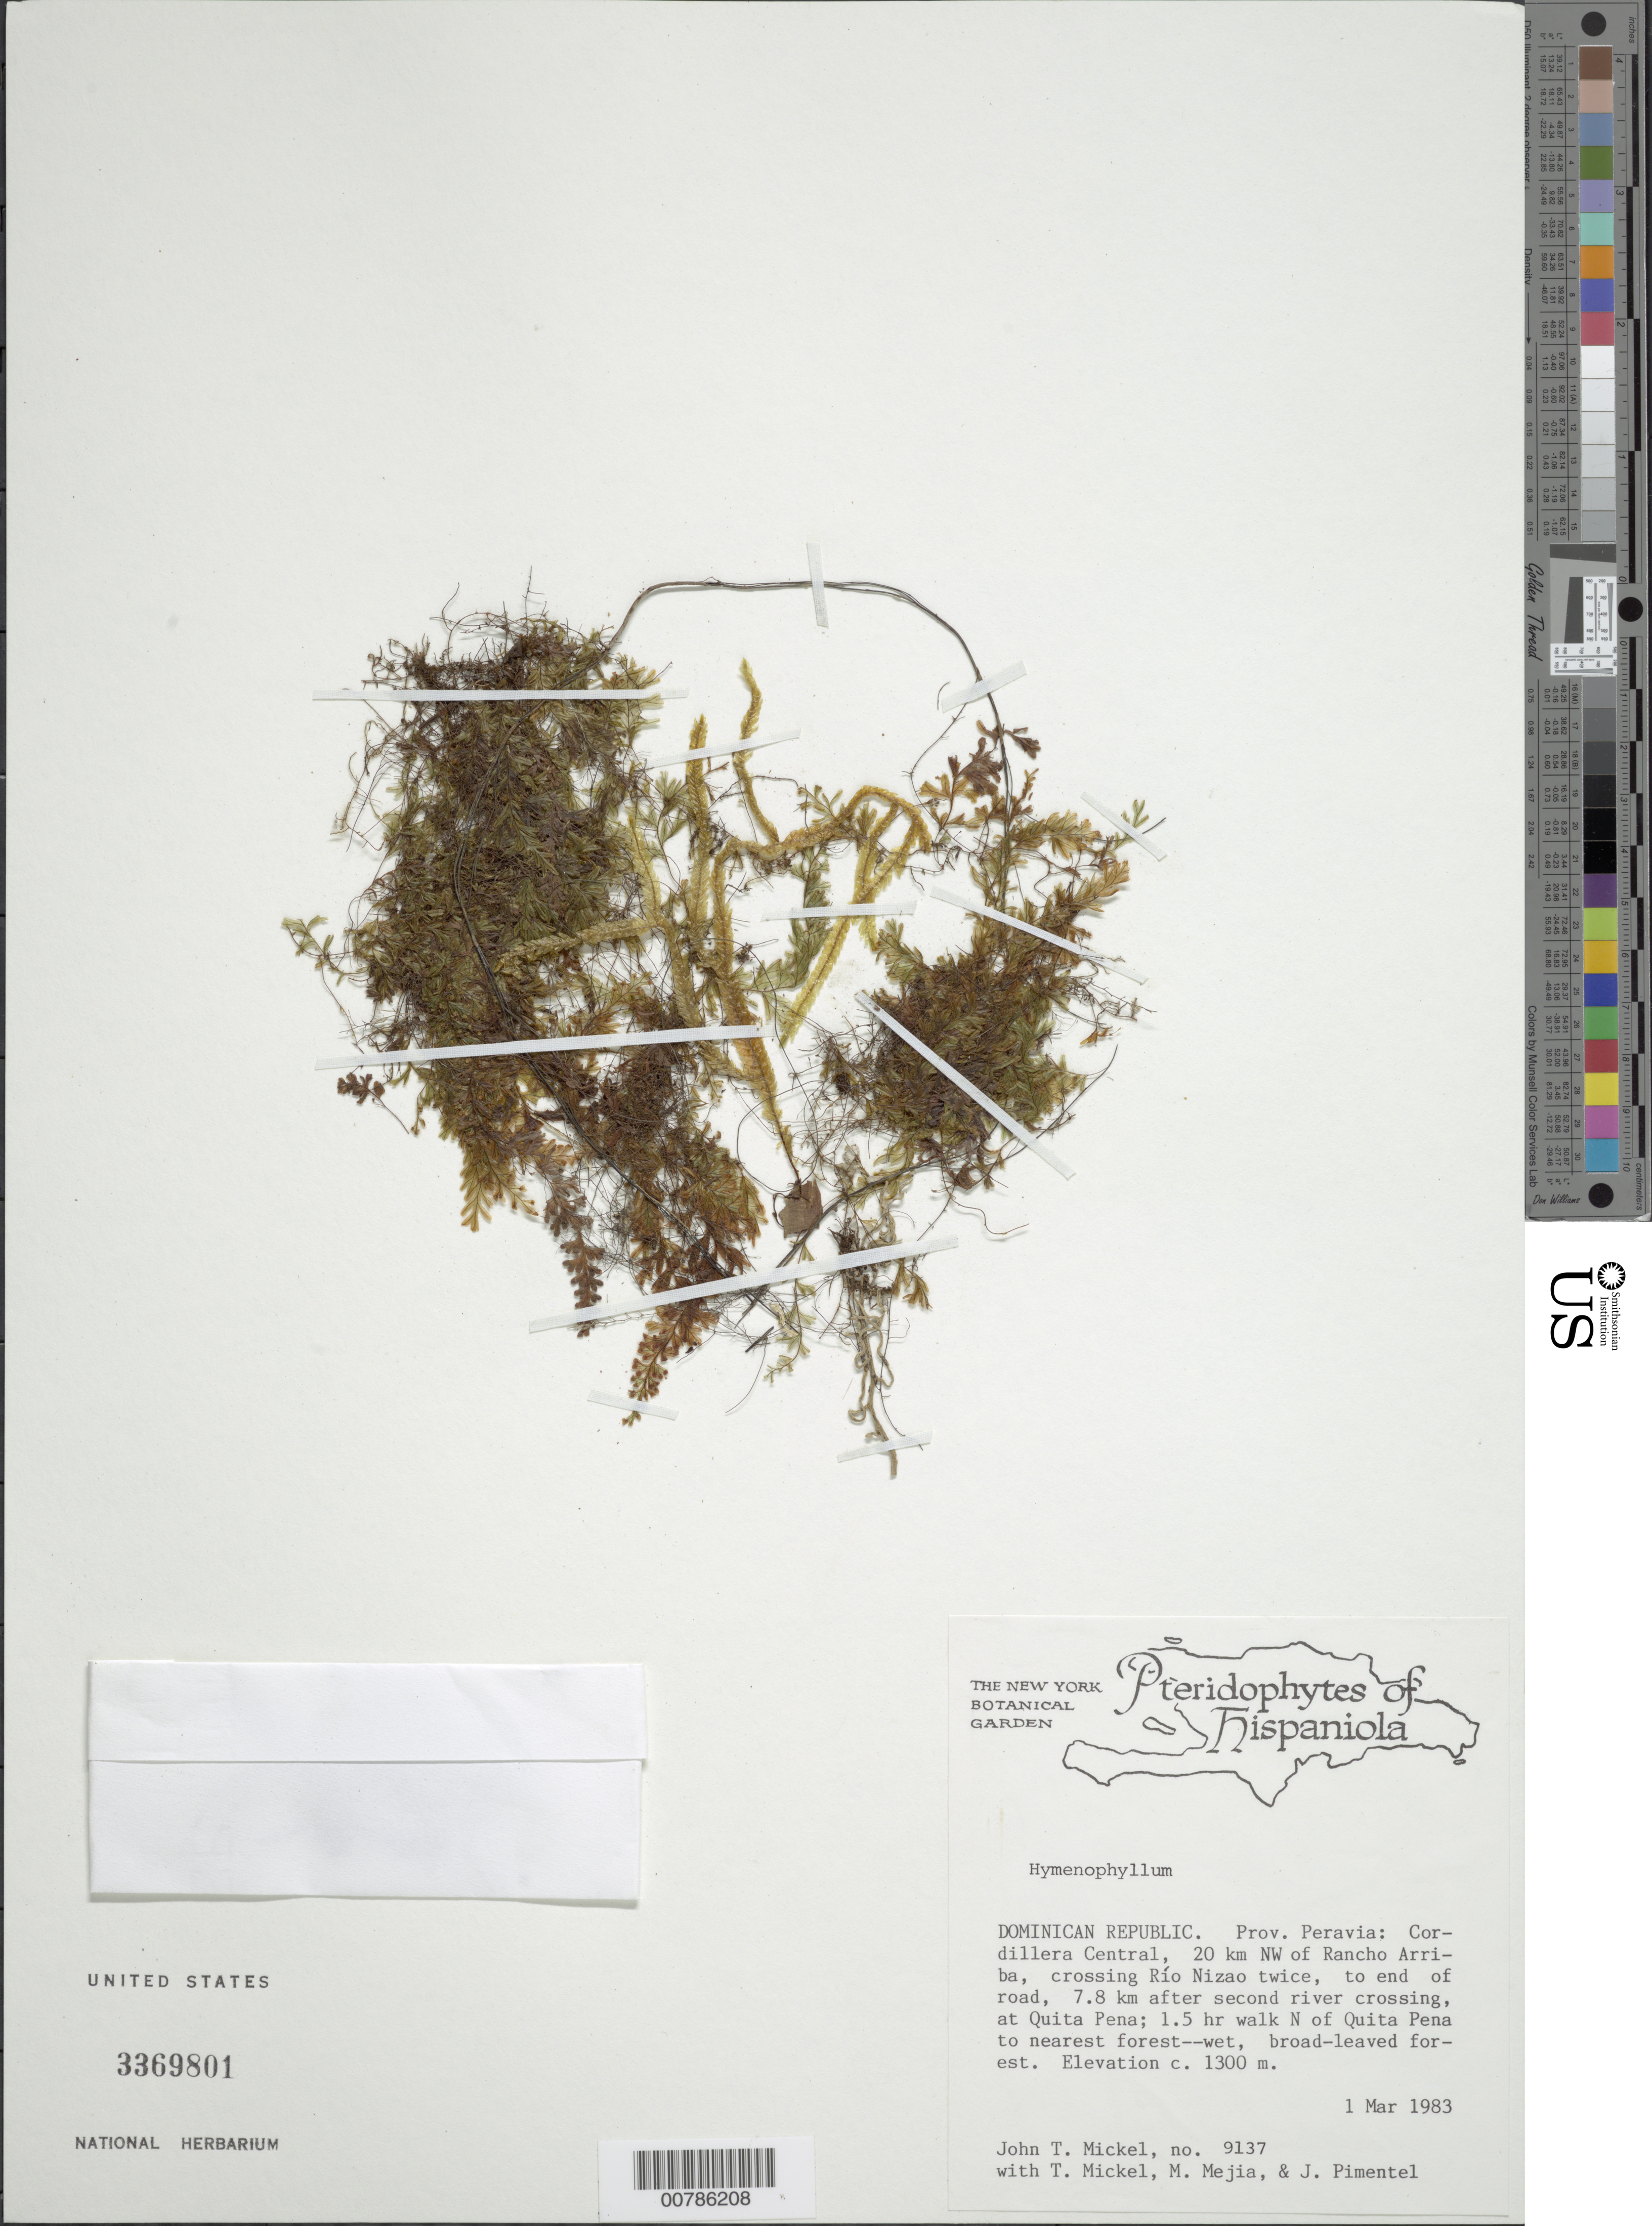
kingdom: Plantae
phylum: Tracheophyta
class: Polypodiopsida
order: Hymenophyllales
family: Hymenophyllaceae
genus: Hymenophyllum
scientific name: Hymenophyllum sp.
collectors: J. T. Mickel, T. Mickel, M. Mejia & J. Pimentel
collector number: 9137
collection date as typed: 01 Mar 1983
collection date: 1983-03-01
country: Dominican Republic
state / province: Peravia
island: Hispaniola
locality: Cordillera Central, 20 km NW of Rancho Arriba, crossing Río Niazo, 7.8 km after second crossing at Quita Pena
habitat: wet, broad-leaved forest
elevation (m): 1300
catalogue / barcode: US 3369801